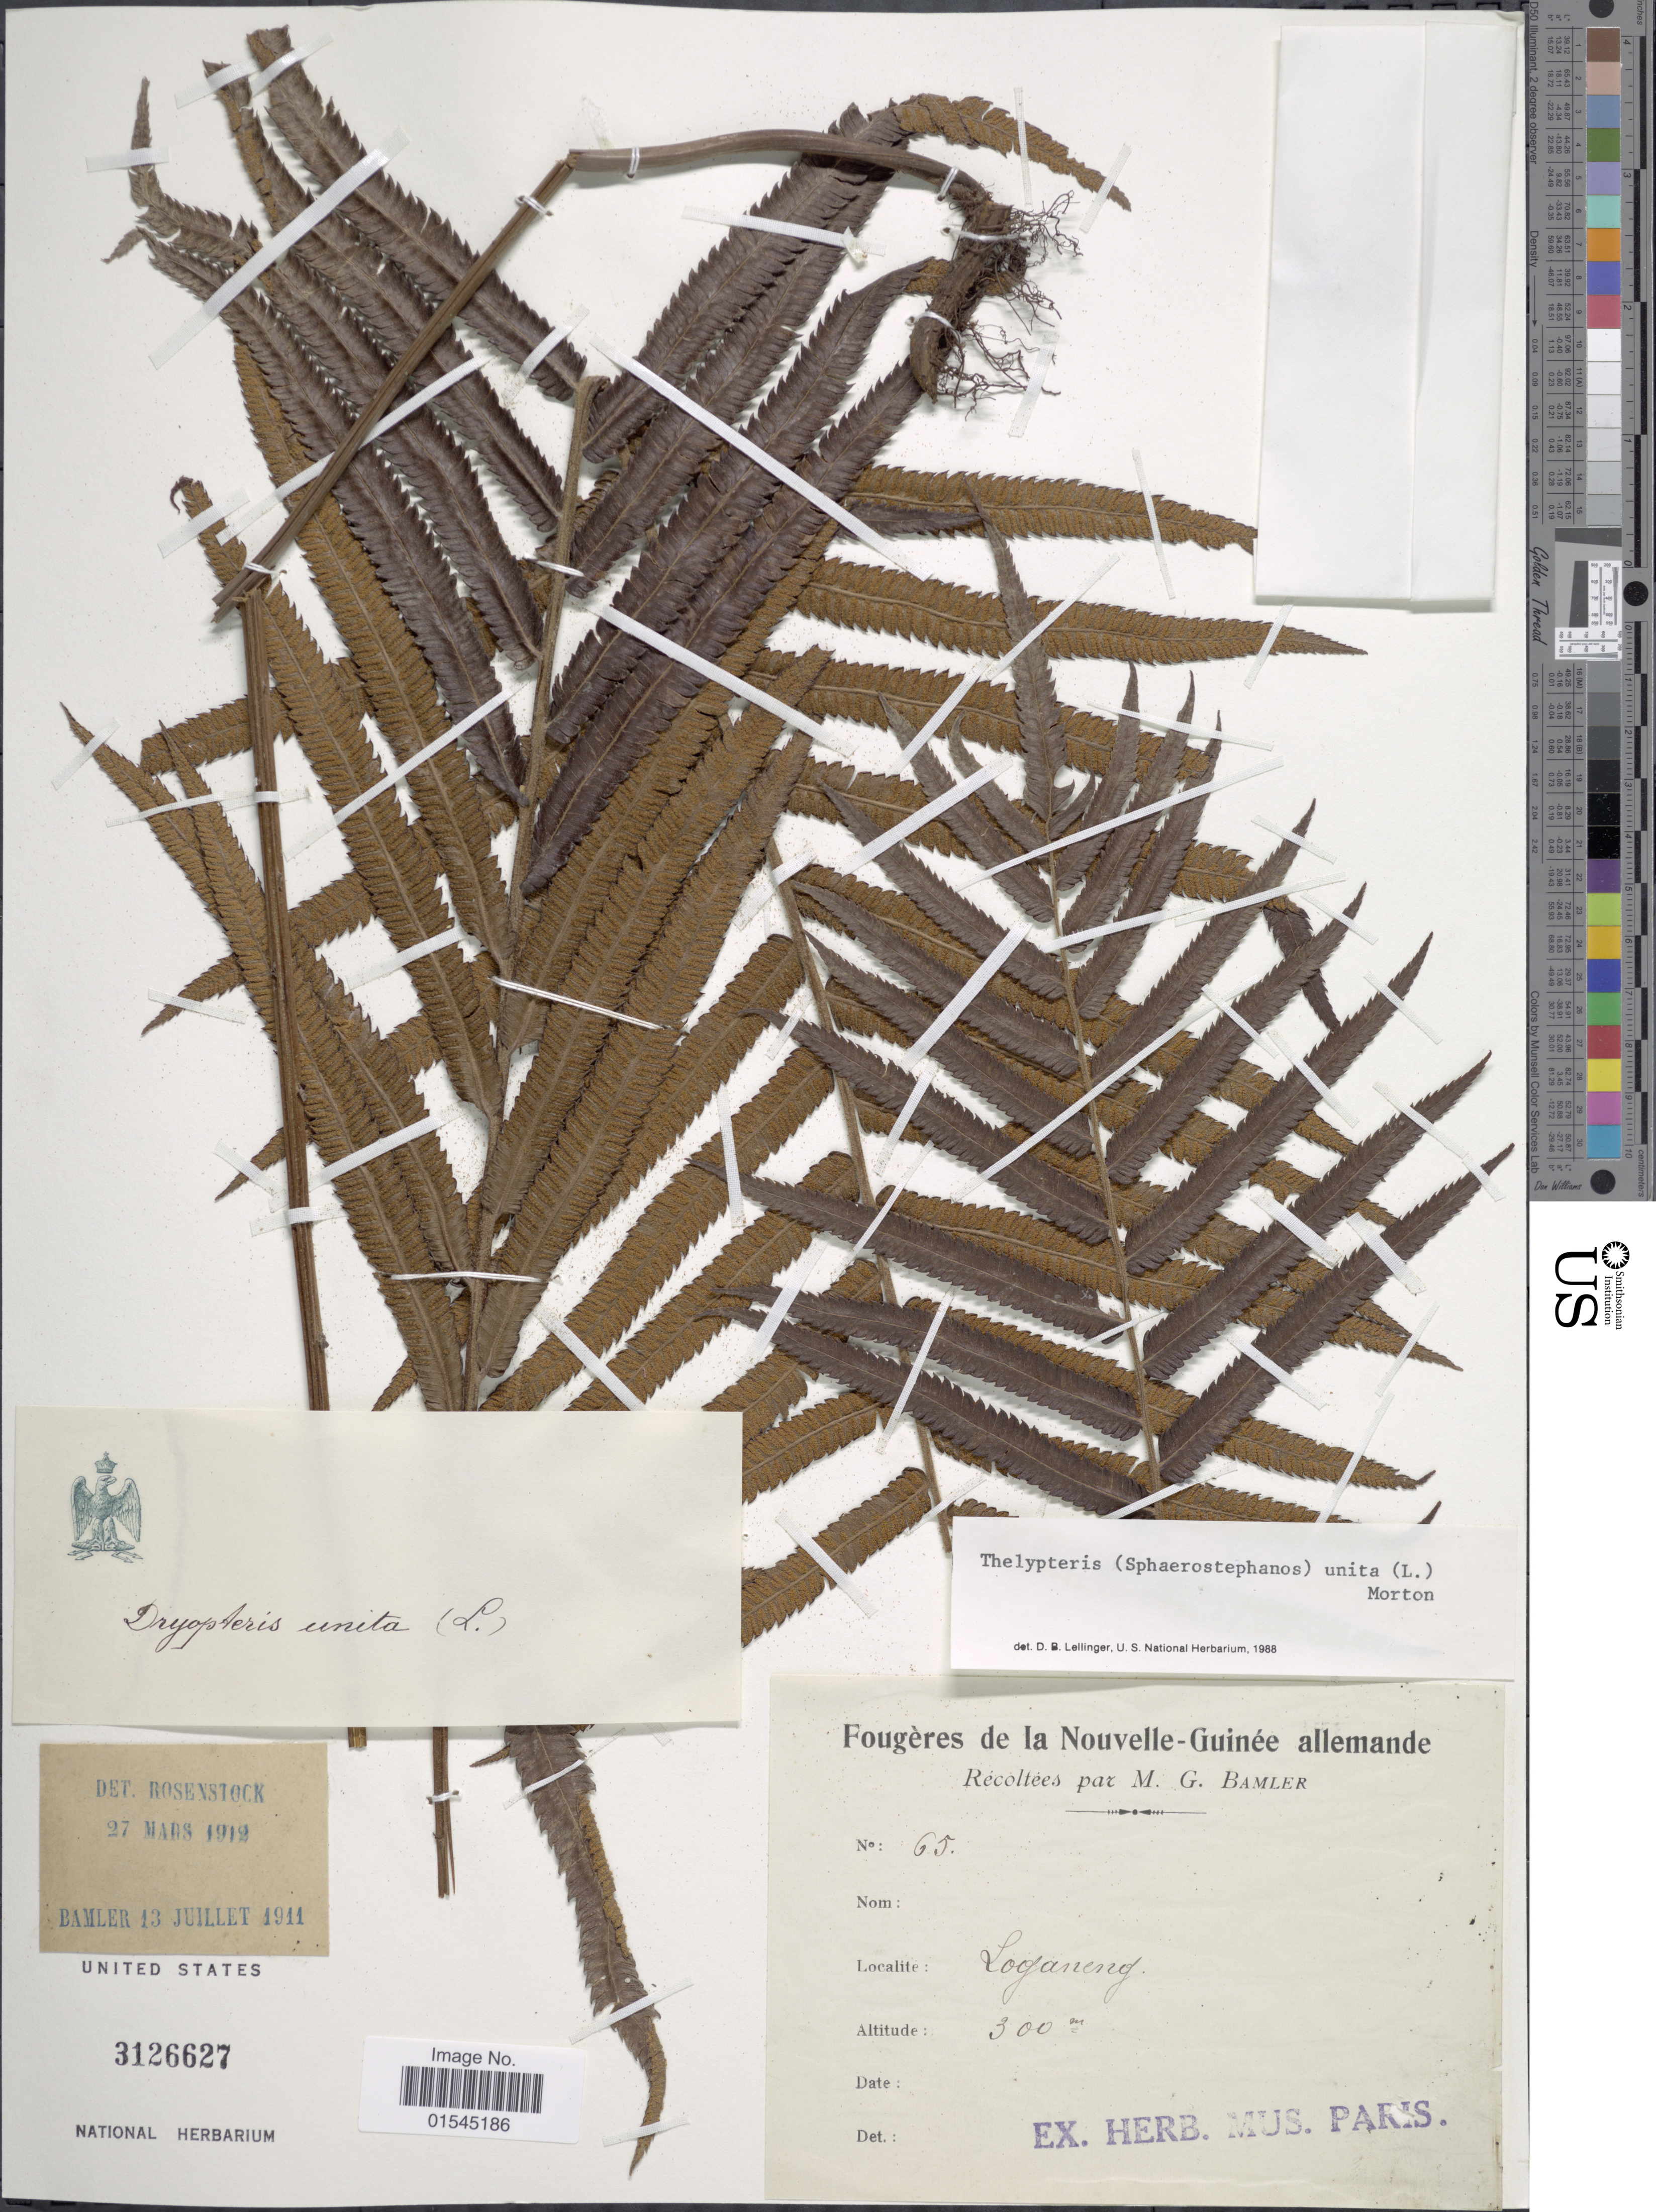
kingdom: Plantae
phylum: Tracheophyta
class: Polypodiopsida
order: Polypodiales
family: Thelypteridaceae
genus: Sphaerostephanos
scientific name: Sphaerostephanos unitus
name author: (L.) Holttum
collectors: M. Bamler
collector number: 65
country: Papua New Guinea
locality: Loganeng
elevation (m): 300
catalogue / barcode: US 3126627